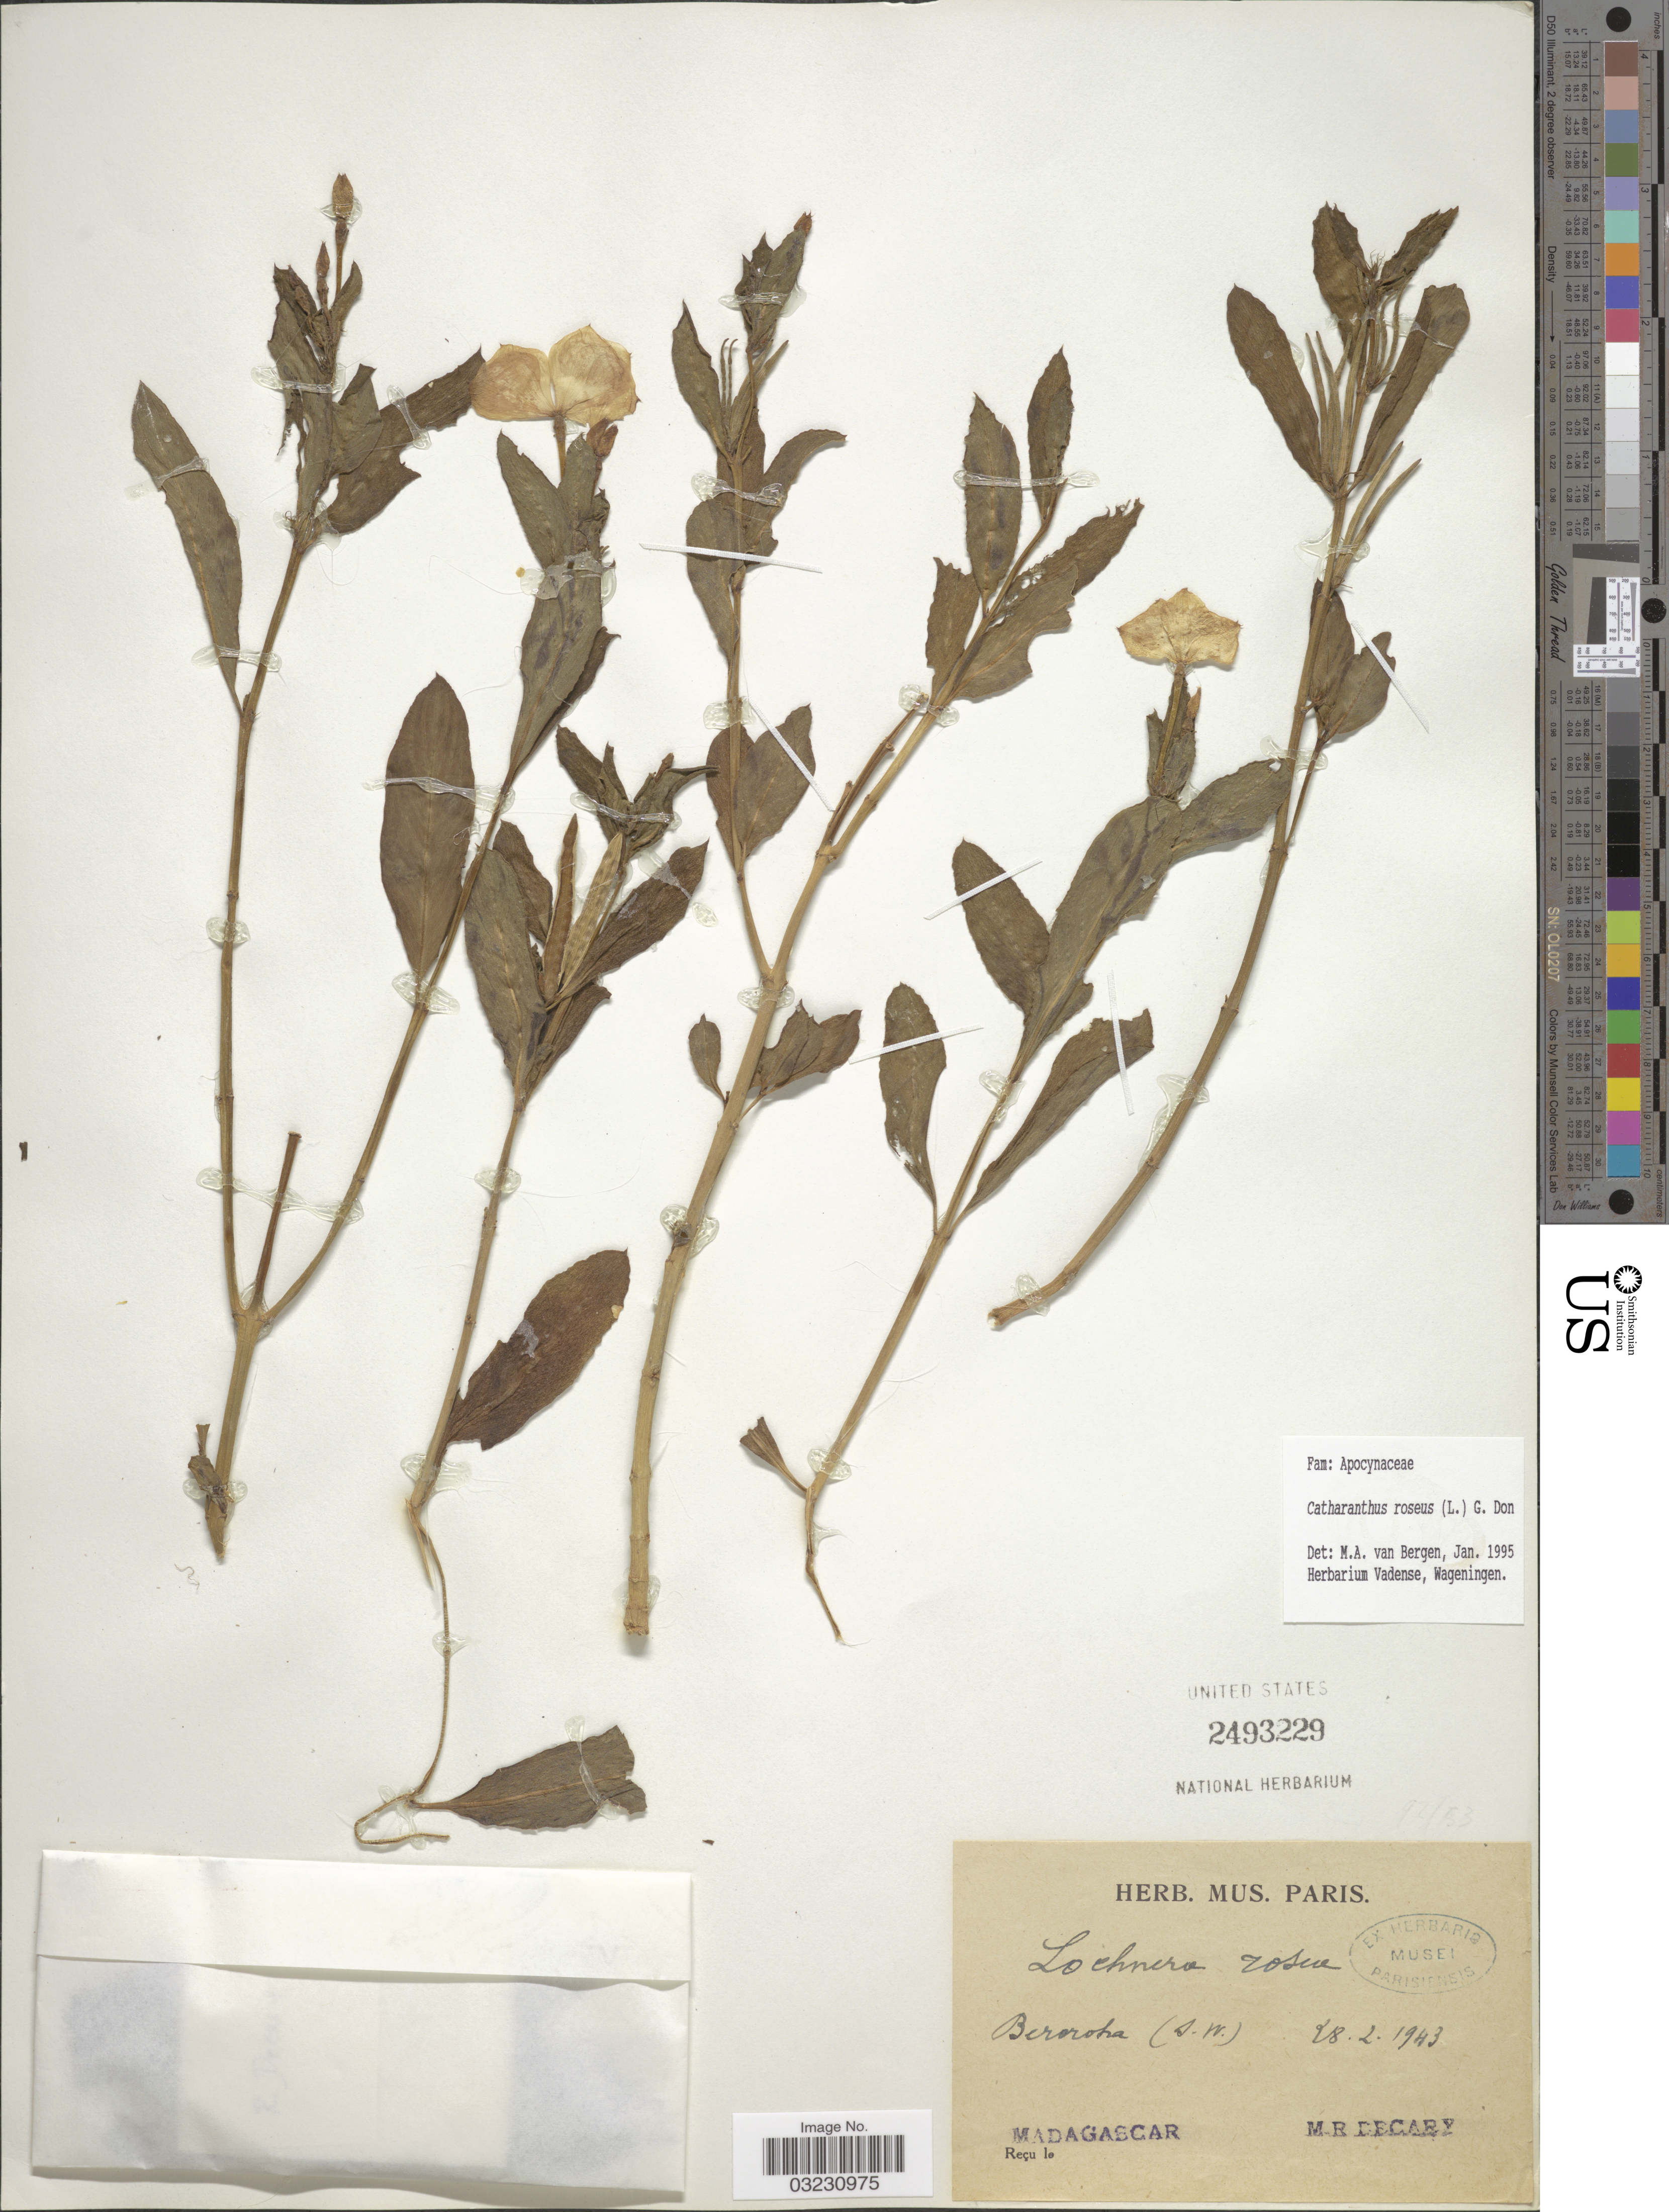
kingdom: Plantae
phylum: Tracheophyta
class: Magnoliopsida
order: Gentianales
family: Apocynaceae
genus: Catharanthus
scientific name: Catharanthus roseus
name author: (L.) G. Don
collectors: R. Decary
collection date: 1943-02-28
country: Madagascar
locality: Beroroha (s.w.).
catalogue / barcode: US 2493229